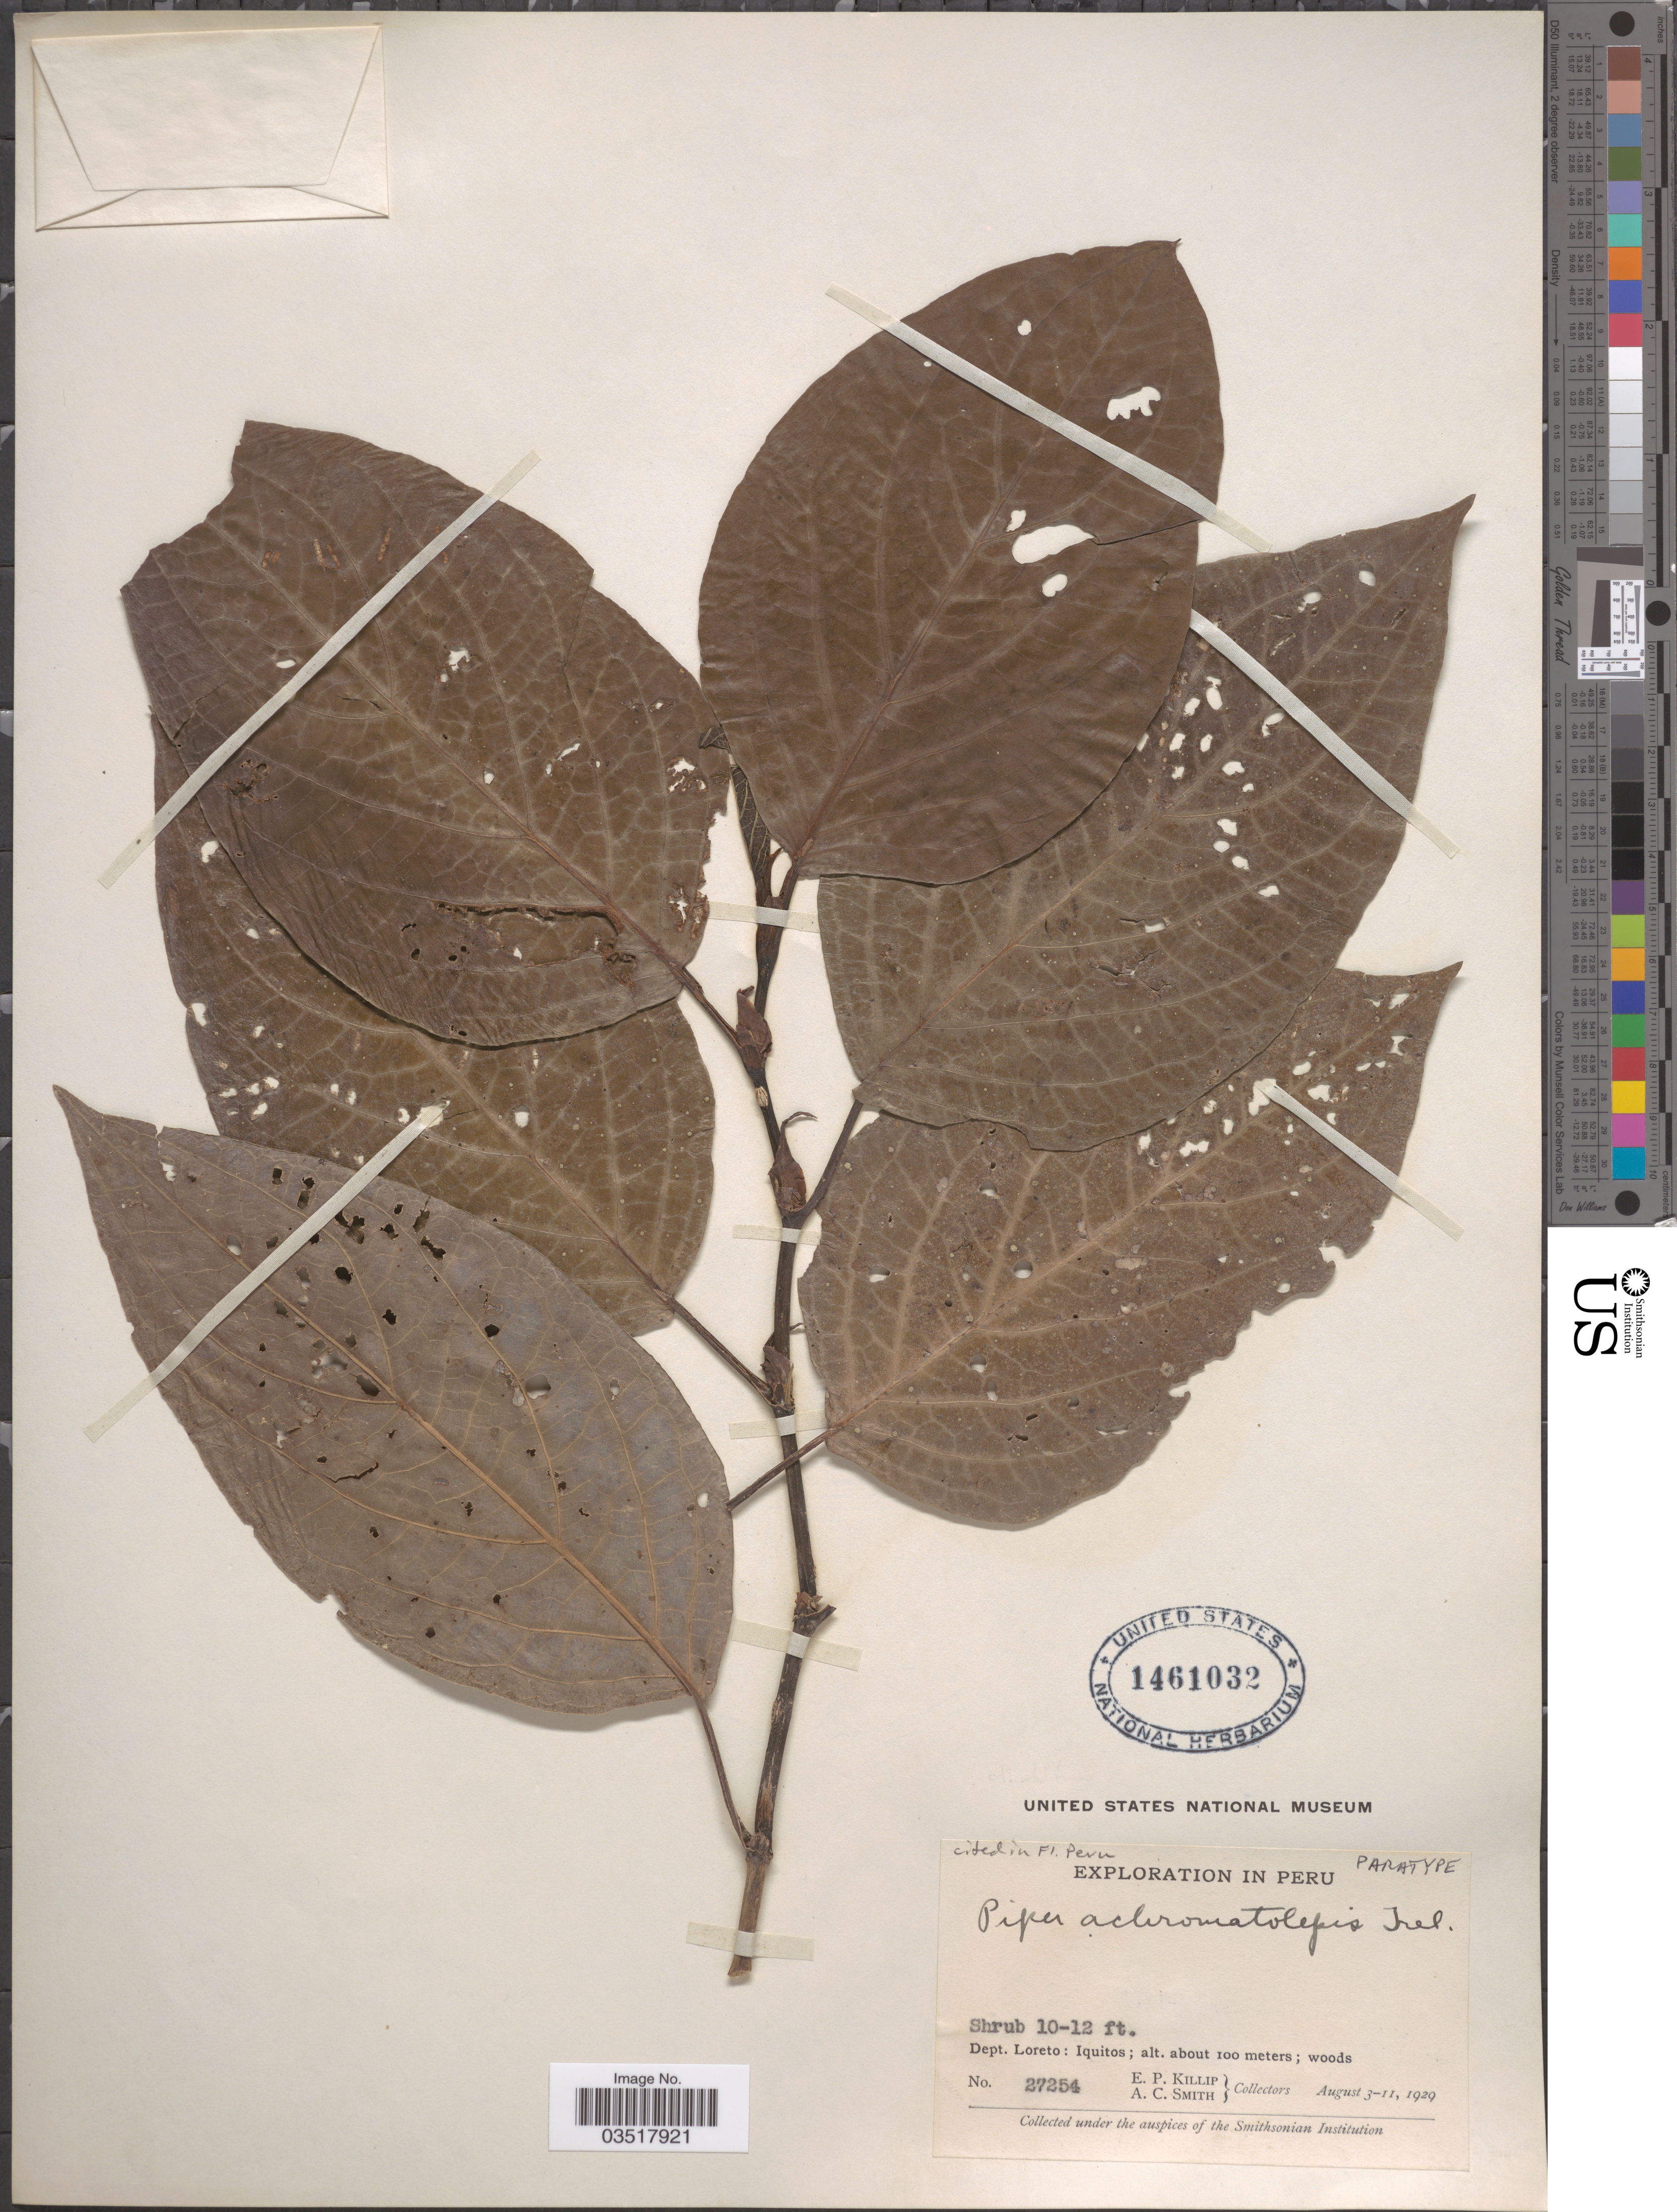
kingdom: Plantae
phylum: Tracheophyta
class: Magnoliopsida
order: Piperales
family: Piperaceae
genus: Piper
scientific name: Piper achromatolepis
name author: Trel.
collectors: E. P. Killip & A. C. Smith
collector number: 27254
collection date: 1929-08-03/1929-08-11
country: Peru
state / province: Loreto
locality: Dept. Loreto: Iquitos.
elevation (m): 100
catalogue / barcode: US 1461032